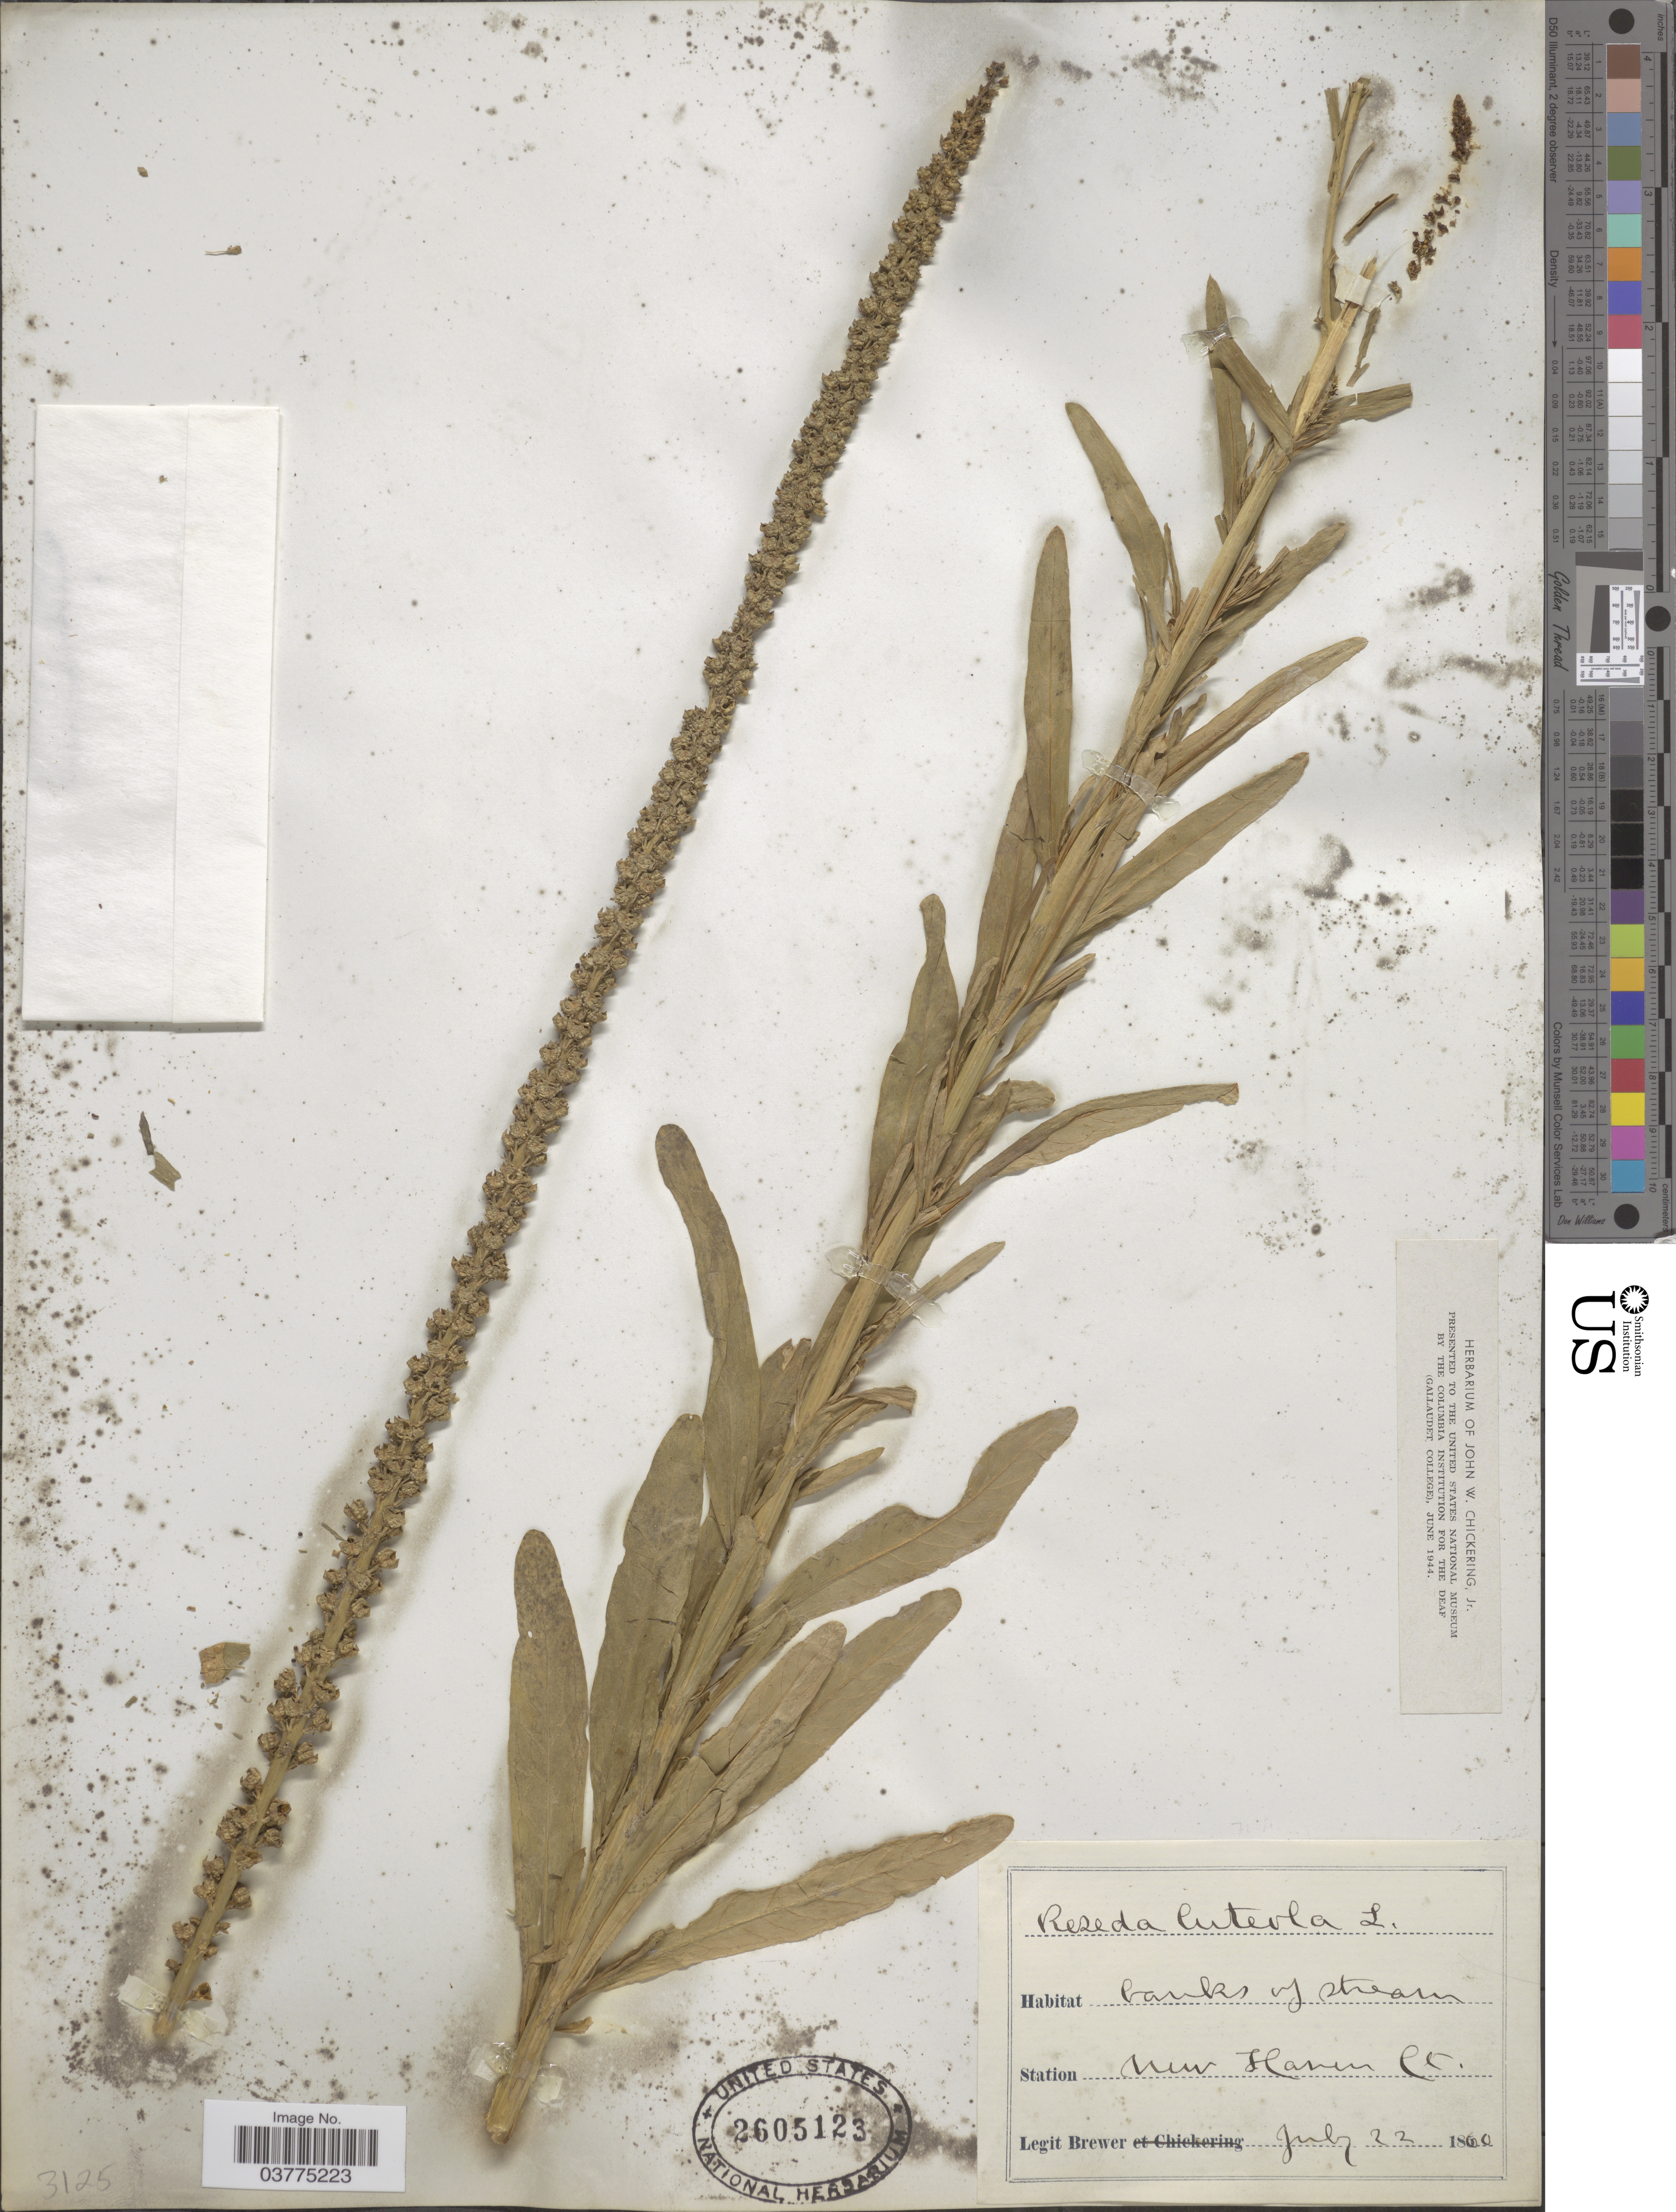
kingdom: Plantae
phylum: Tracheophyta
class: Magnoliopsida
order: Brassicales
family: Resedaceae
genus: Reseda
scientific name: Reseda lutea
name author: L.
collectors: -. Brewer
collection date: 1860-07-22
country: United States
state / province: Connecticut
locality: New Haven.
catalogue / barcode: US 2605123